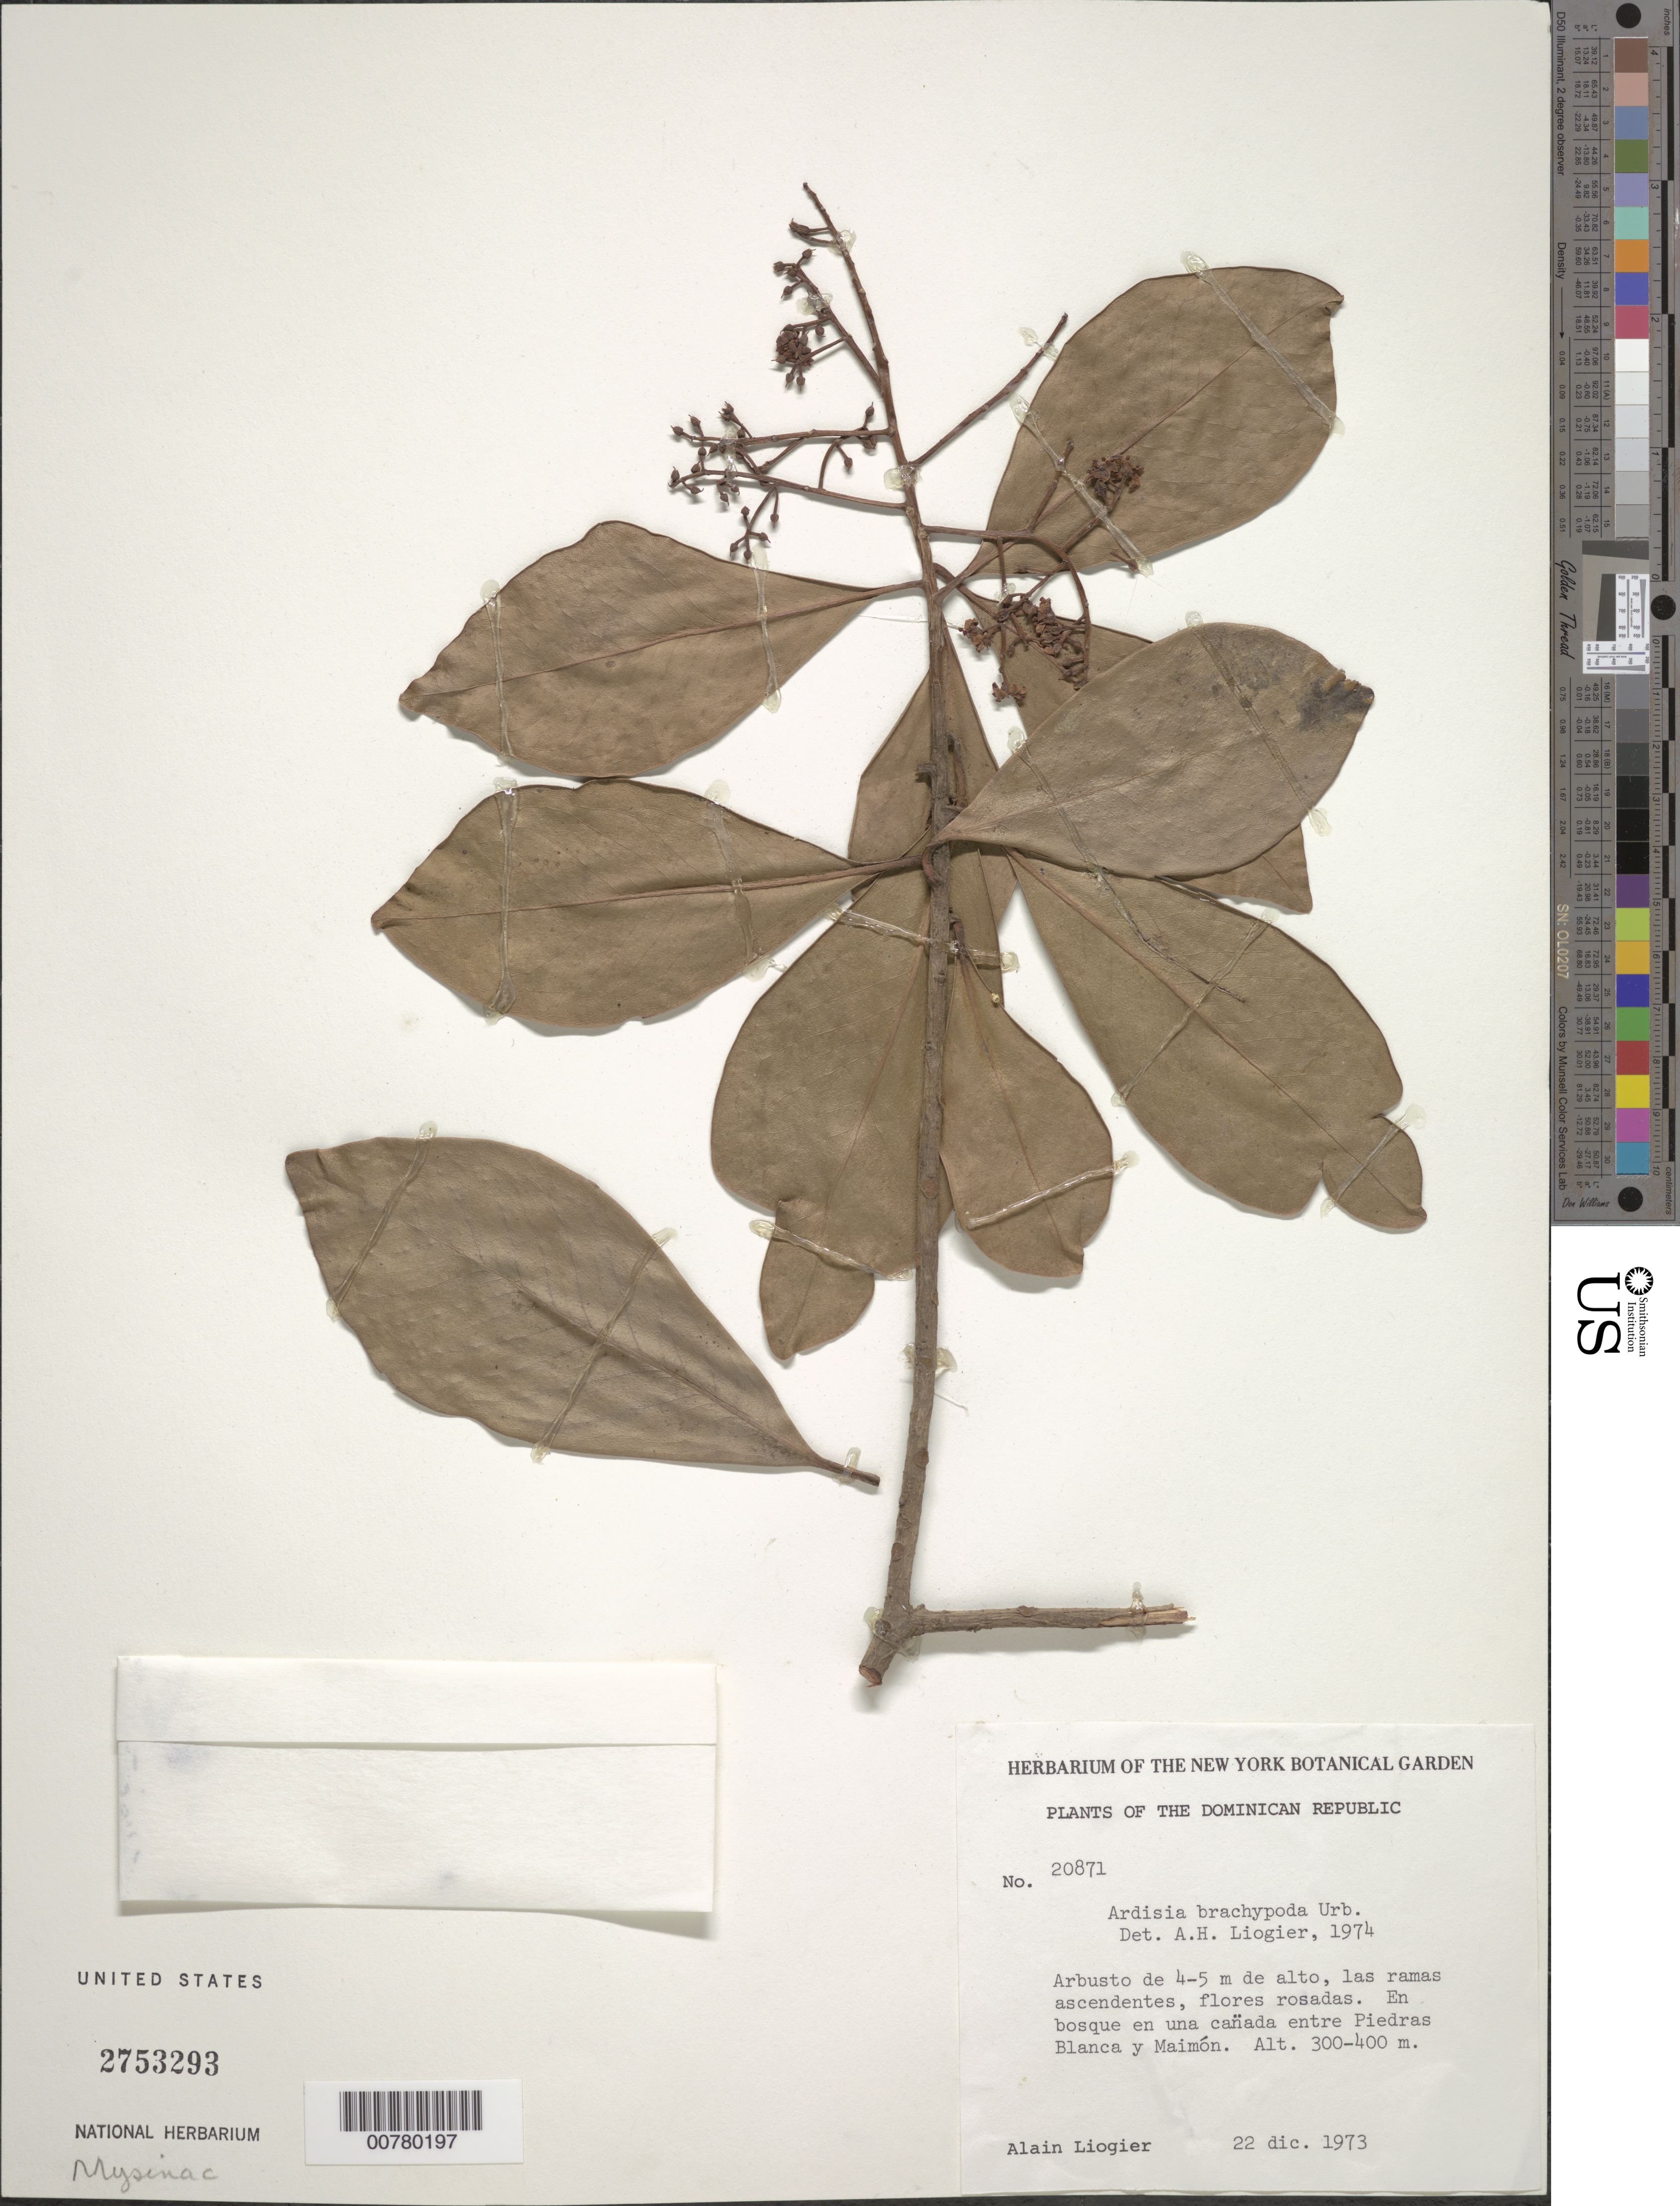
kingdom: Plantae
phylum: Tracheophyta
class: Magnoliopsida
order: Ericales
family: Primulaceae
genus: Ardisia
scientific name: Ardisia brachypoda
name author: Urb.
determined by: Liogier, Alain H.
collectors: A. H. Liogier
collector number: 20871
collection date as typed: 22 Dec 1973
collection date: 1973-12-22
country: Dominican Republic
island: Hispaniola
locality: Glen between Piedras Blancas and Maimón.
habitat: In forest.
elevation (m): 300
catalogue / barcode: US 2753293